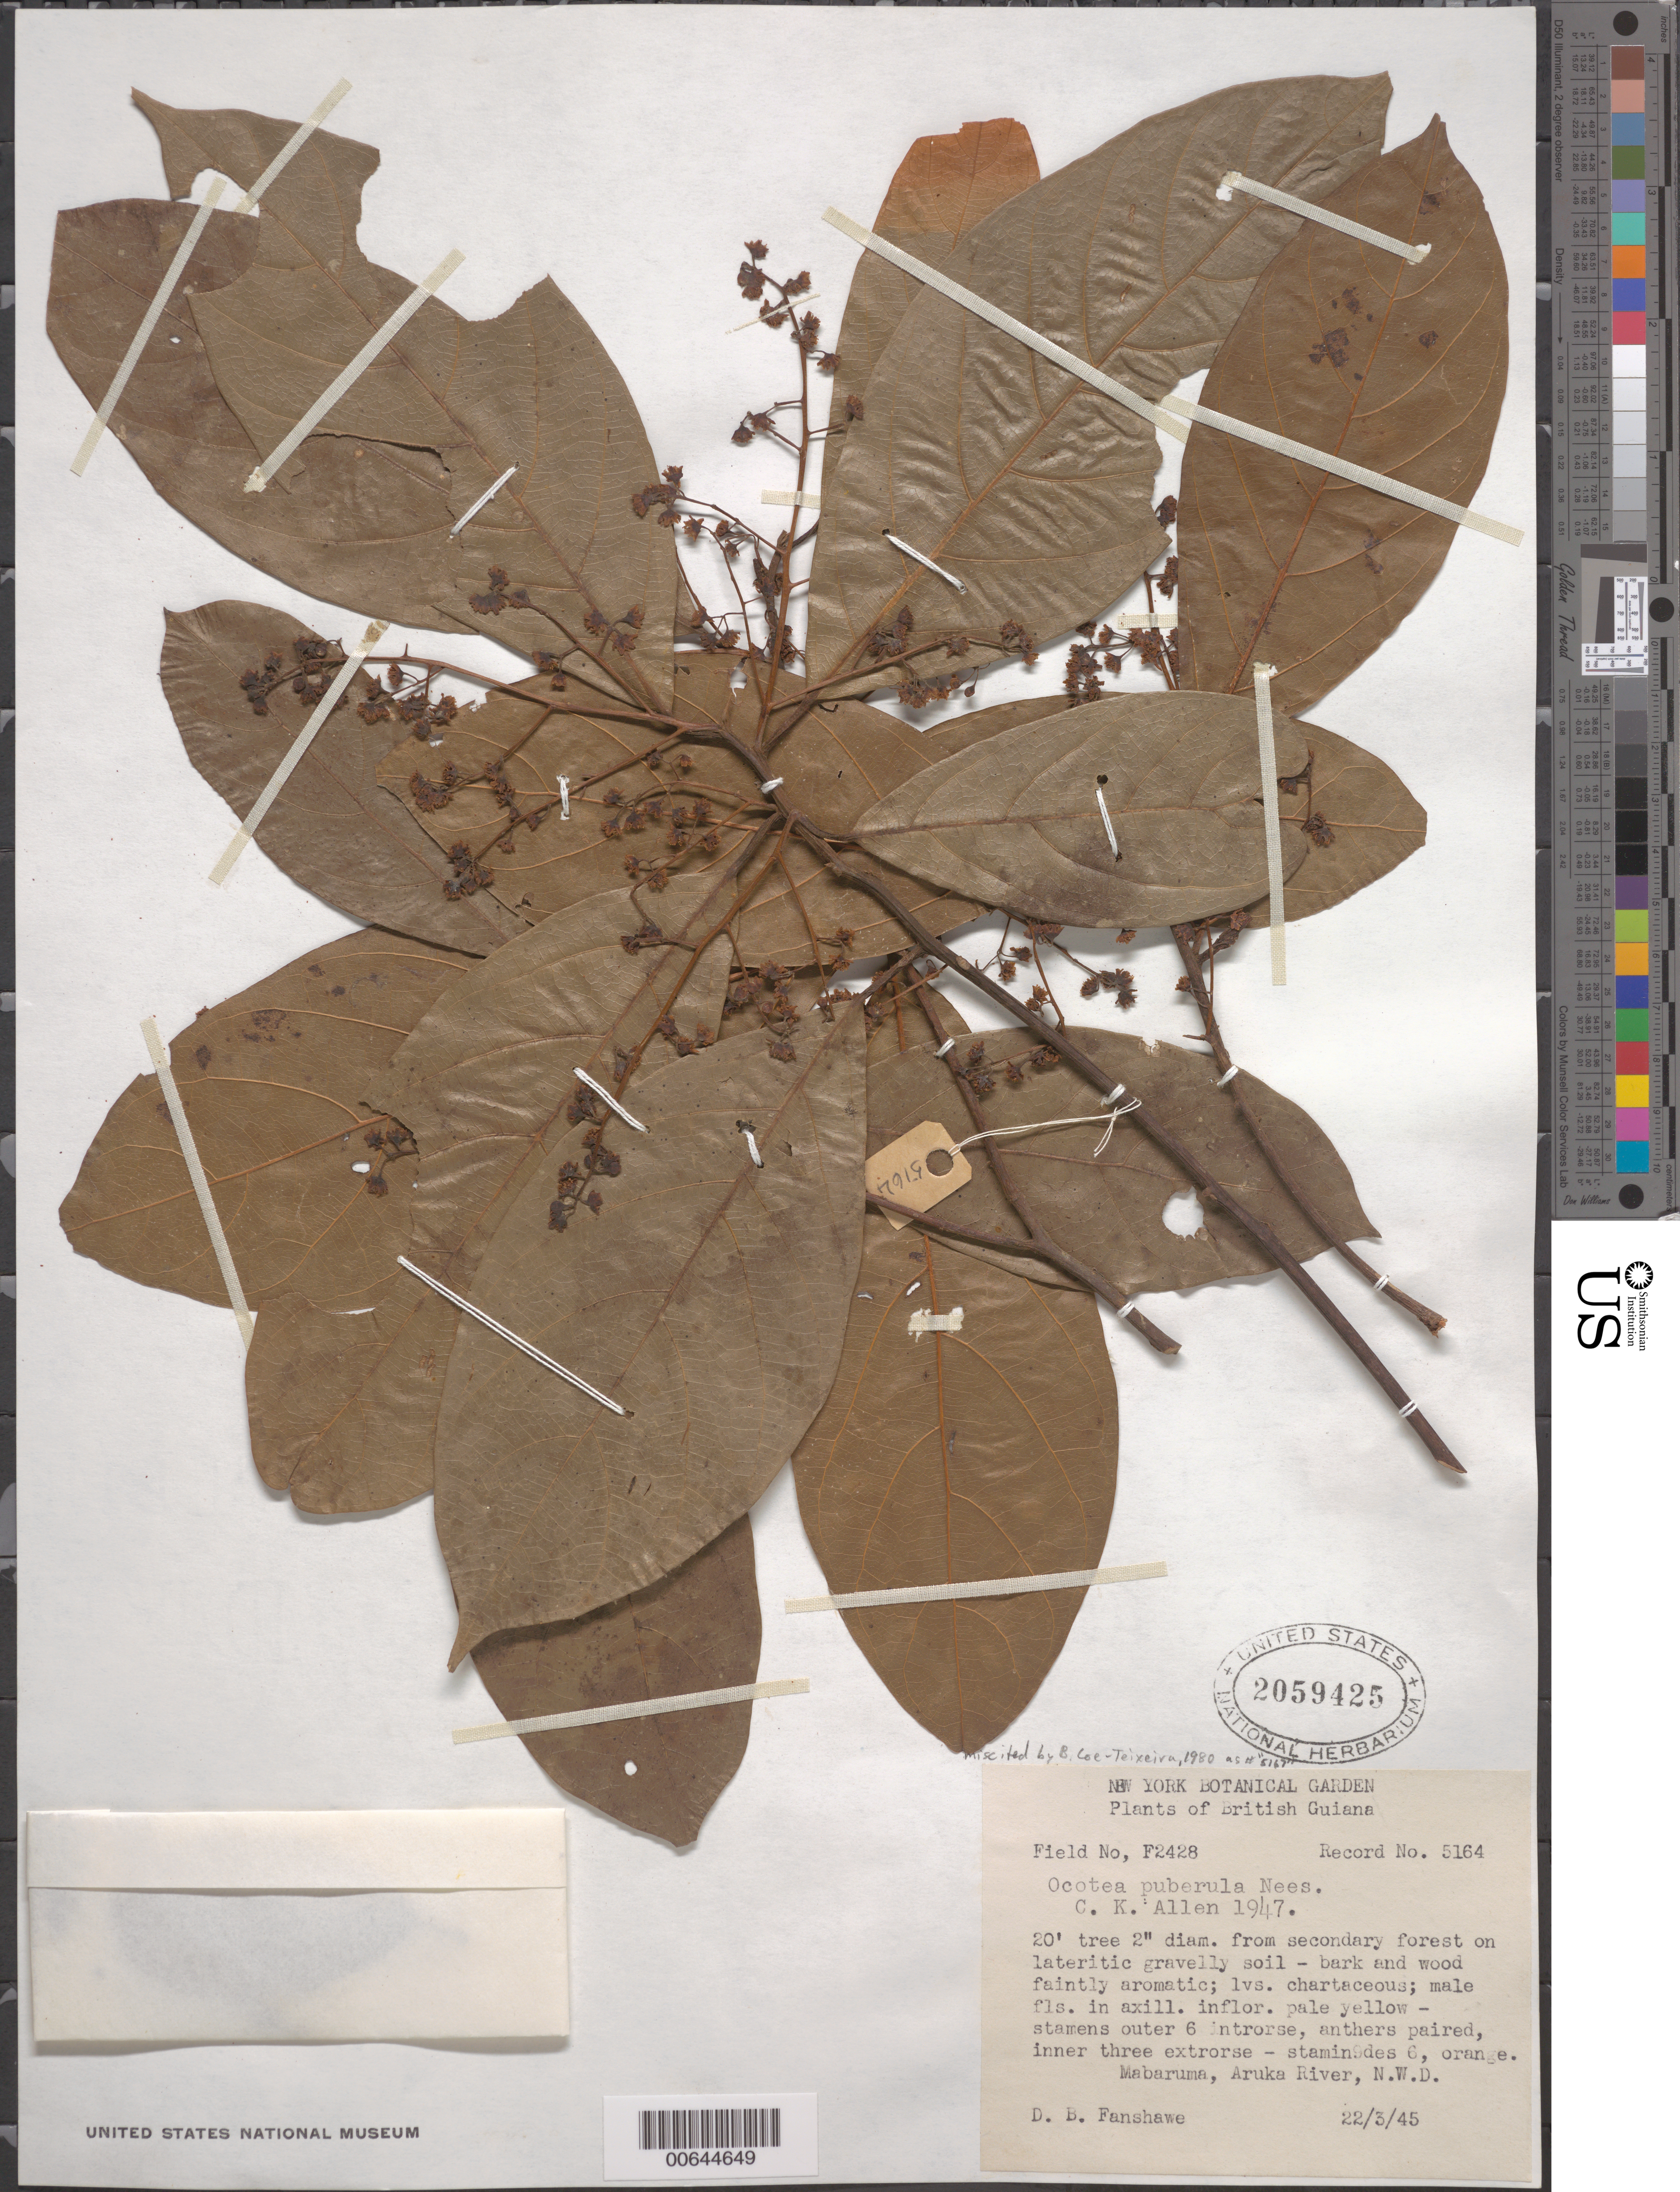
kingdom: Plantae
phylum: Tracheophyta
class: Magnoliopsida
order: Laurales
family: Lauraceae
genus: Ocotea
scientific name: Ocotea puberula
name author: (Rich.) Nees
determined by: Allen, C. K.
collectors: D. B. Fanshawe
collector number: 2428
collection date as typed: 22-Mar-45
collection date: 1945-03-22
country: Guyana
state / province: Barima-Waini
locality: Mabaruma, Aruka R., NW Dist.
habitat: Secondary forest on lateritic gravelly soil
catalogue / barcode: US 2059425